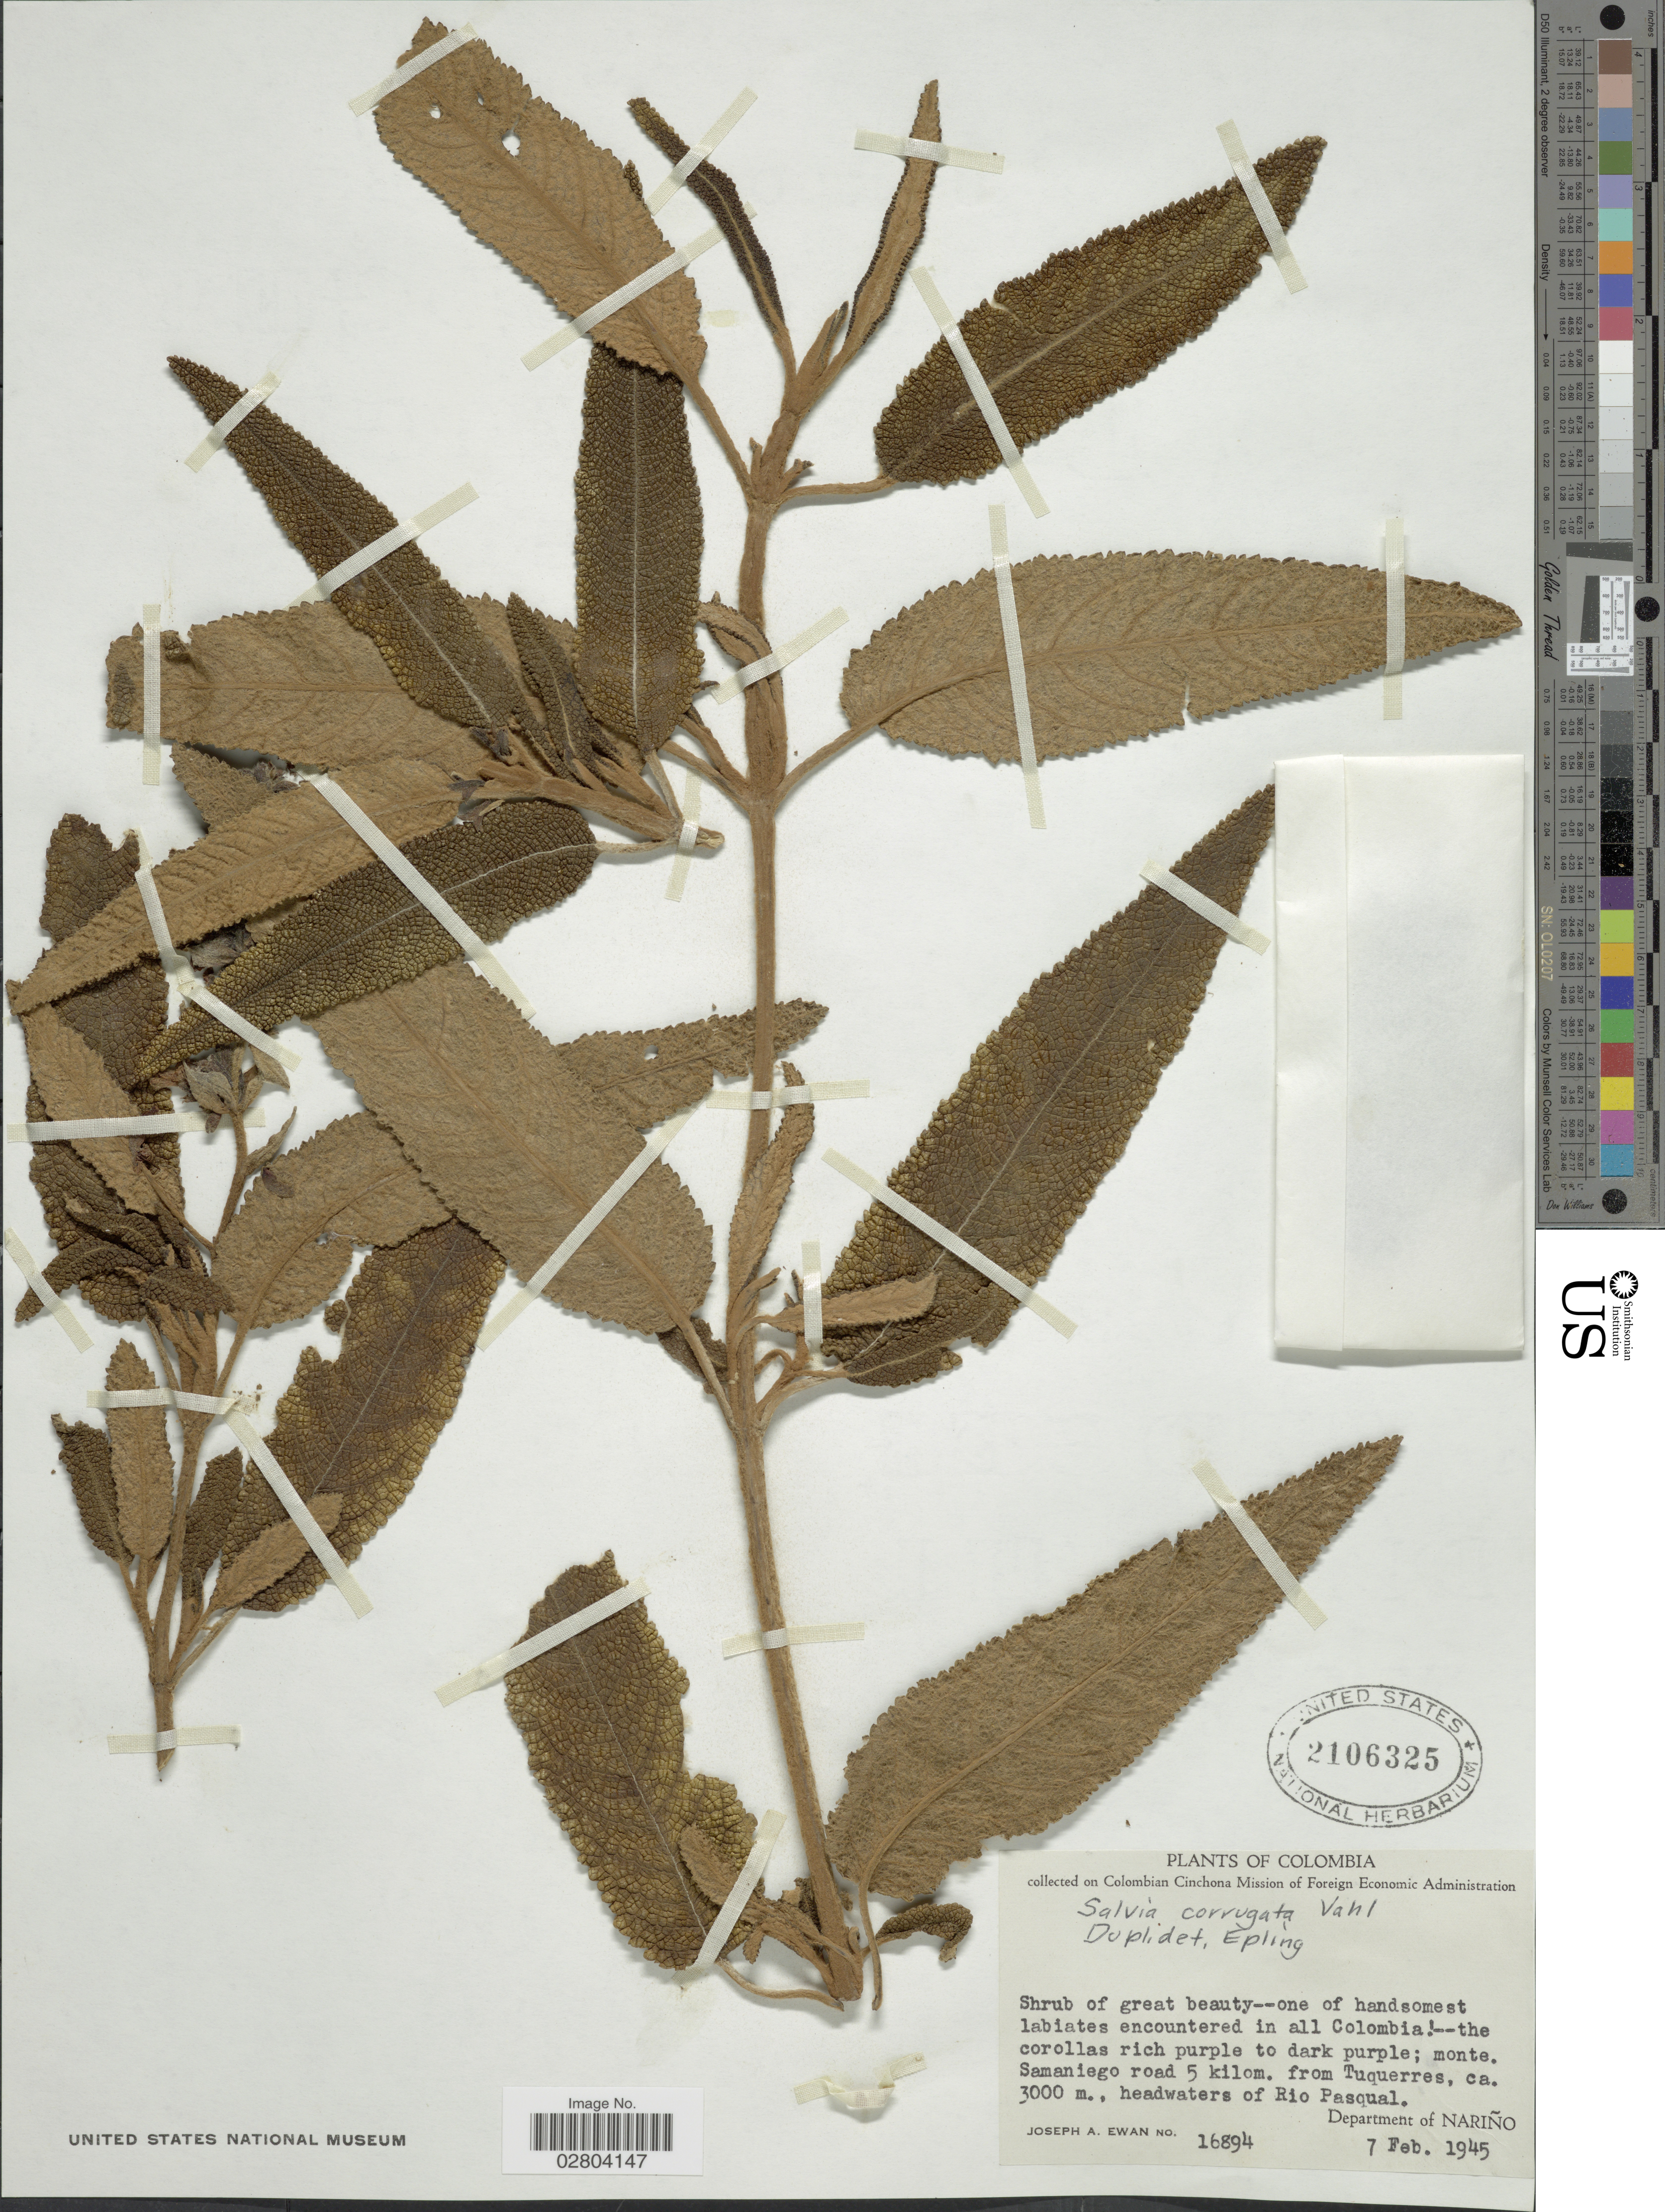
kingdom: Plantae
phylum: Tracheophyta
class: Magnoliopsida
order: Lamiales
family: Lamiaceae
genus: Salvia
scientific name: Salvia corrugata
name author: Vahl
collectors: J. A. Ewan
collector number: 16894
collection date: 1945-02-07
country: Colombia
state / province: Nariño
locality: Monte. Samaniego road 5 kilom. from Tuquerres, headwaters of Rio Pasqual. Department of Nariño.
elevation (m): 3000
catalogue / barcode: US 2106325